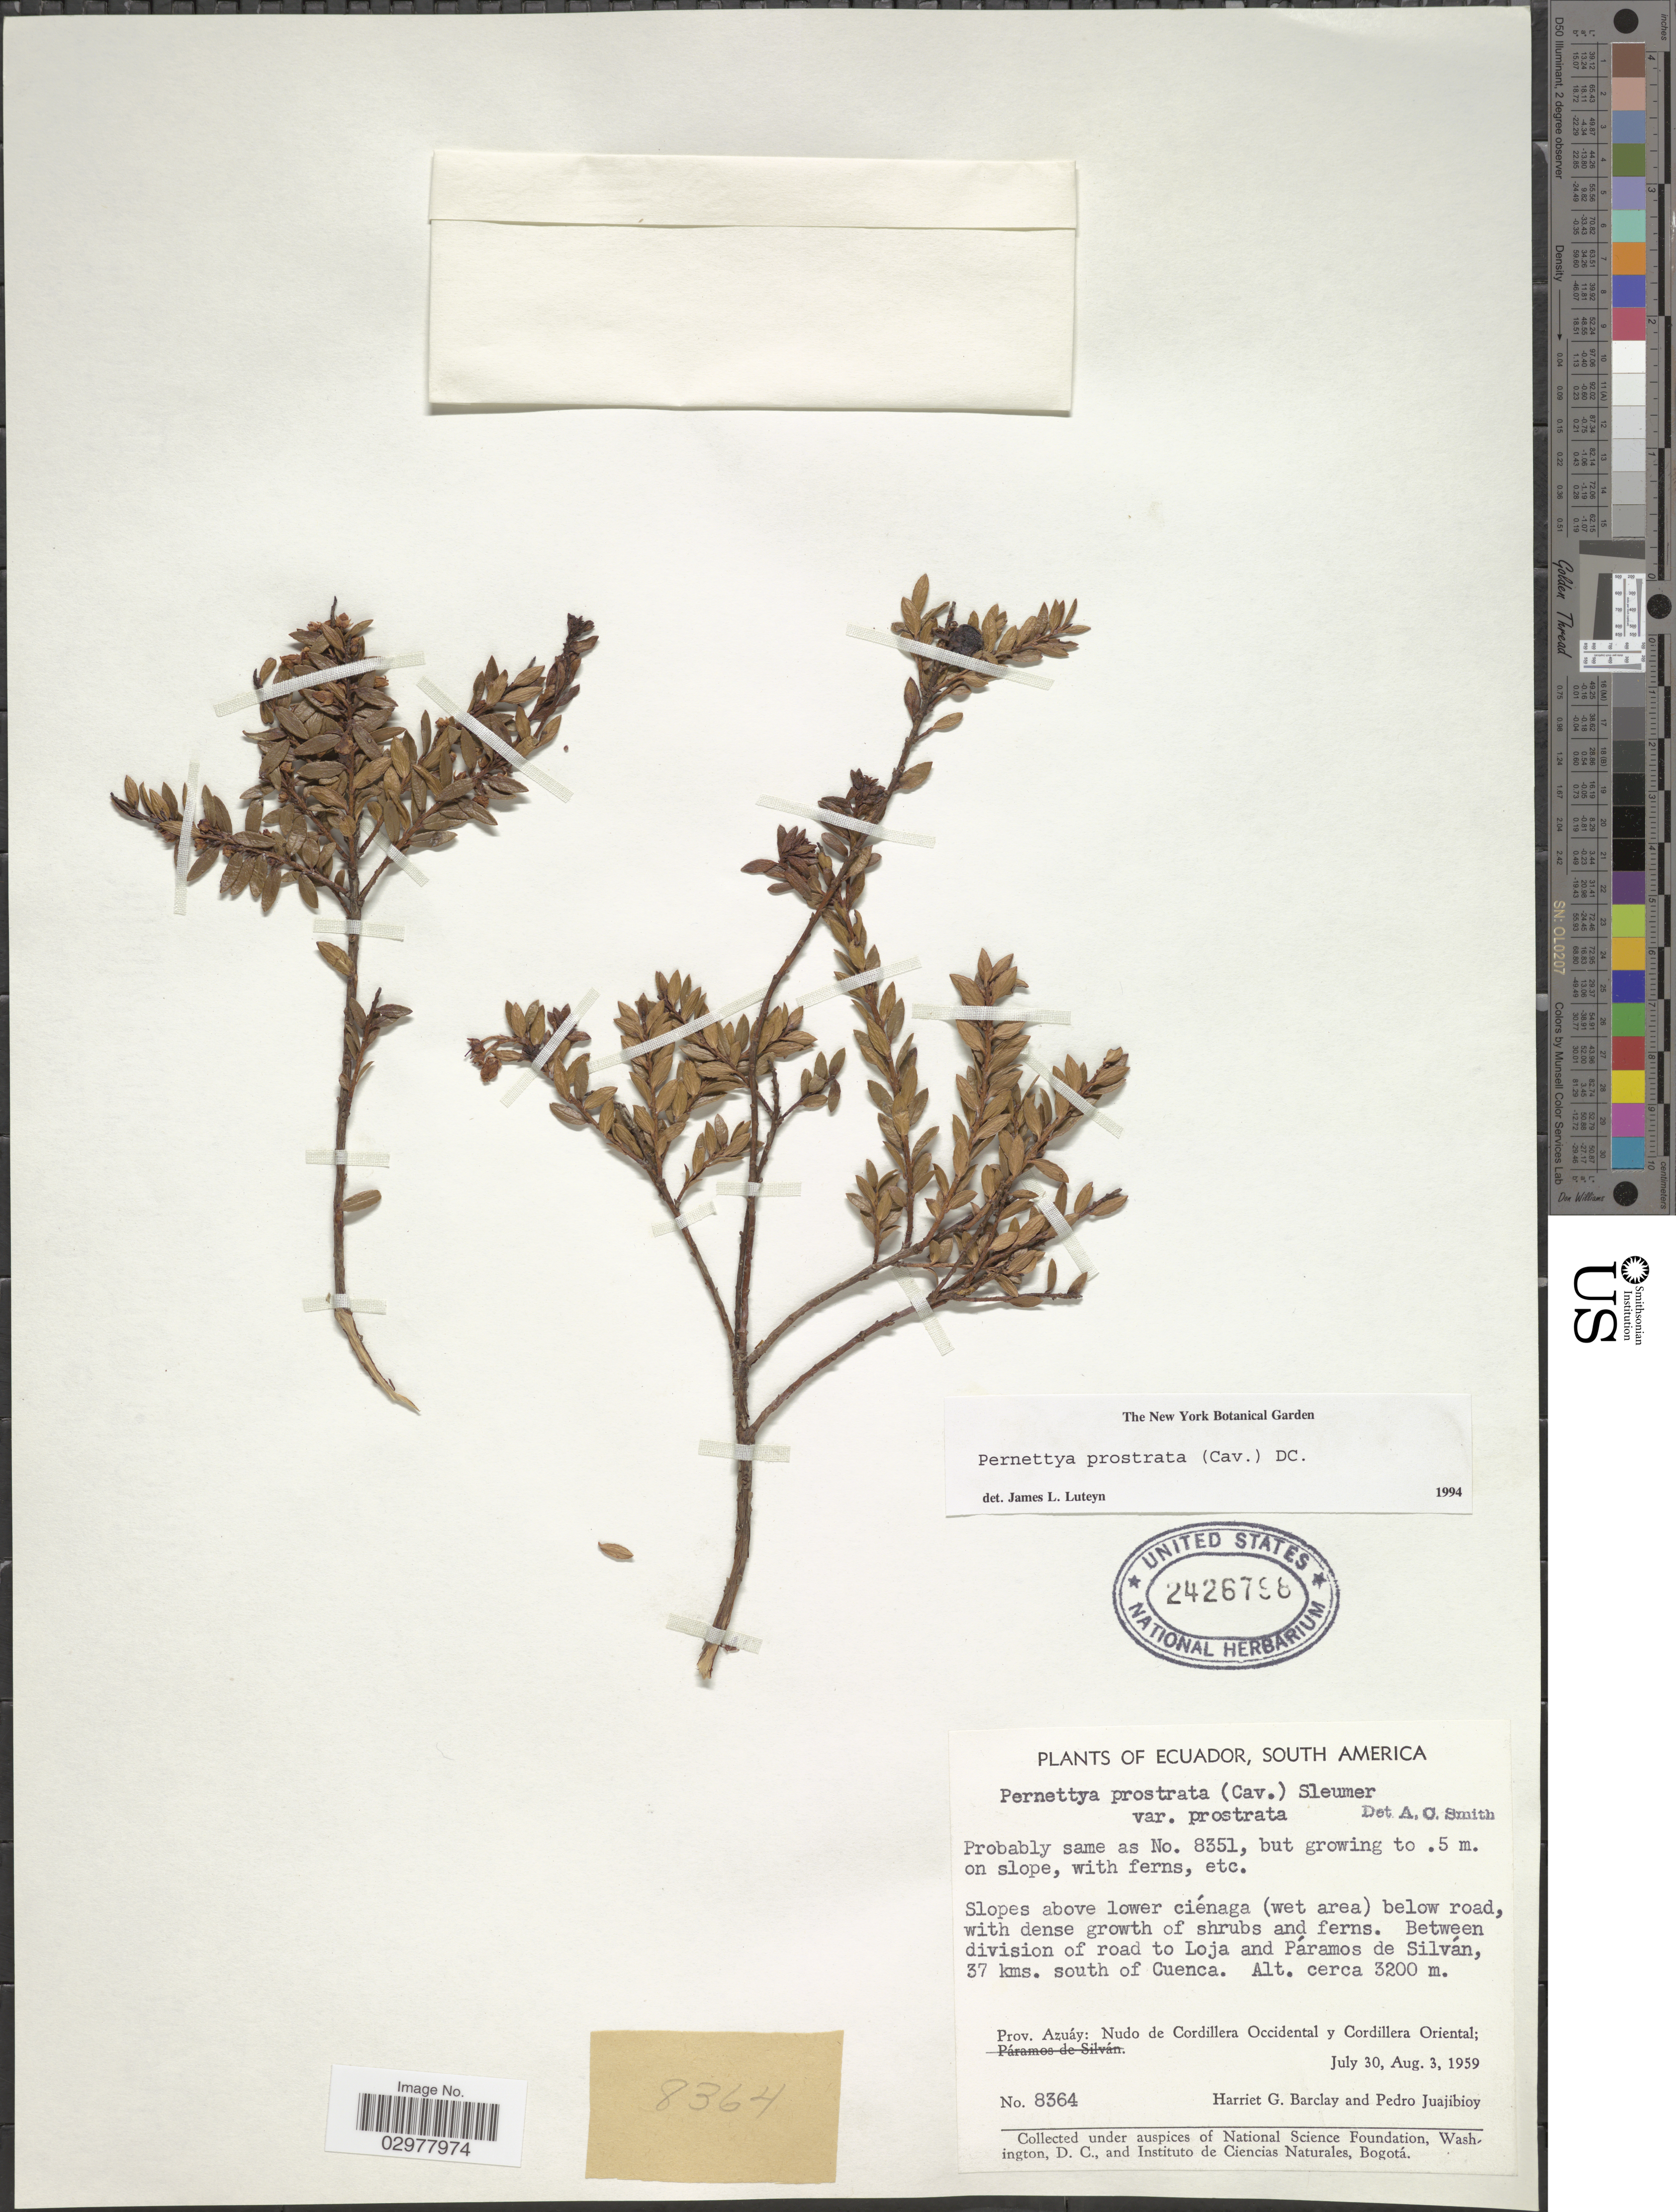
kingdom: Plantae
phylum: Tracheophyta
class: Magnoliopsida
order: Ericales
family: Ericaceae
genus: Pernettya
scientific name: Pernettya prostrata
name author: (Cav.) DC.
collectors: H. G. Barclay & P. Juajibioy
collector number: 8364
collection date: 1959-07-30/1959-08-03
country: Ecuador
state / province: Azuay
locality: Between division of road to Loja and Páramos de Silván, 37 kms. south of Cuenca. Nudo de Cordillera Occidental y Cordillera Oriental.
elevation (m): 3200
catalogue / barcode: US 2426798